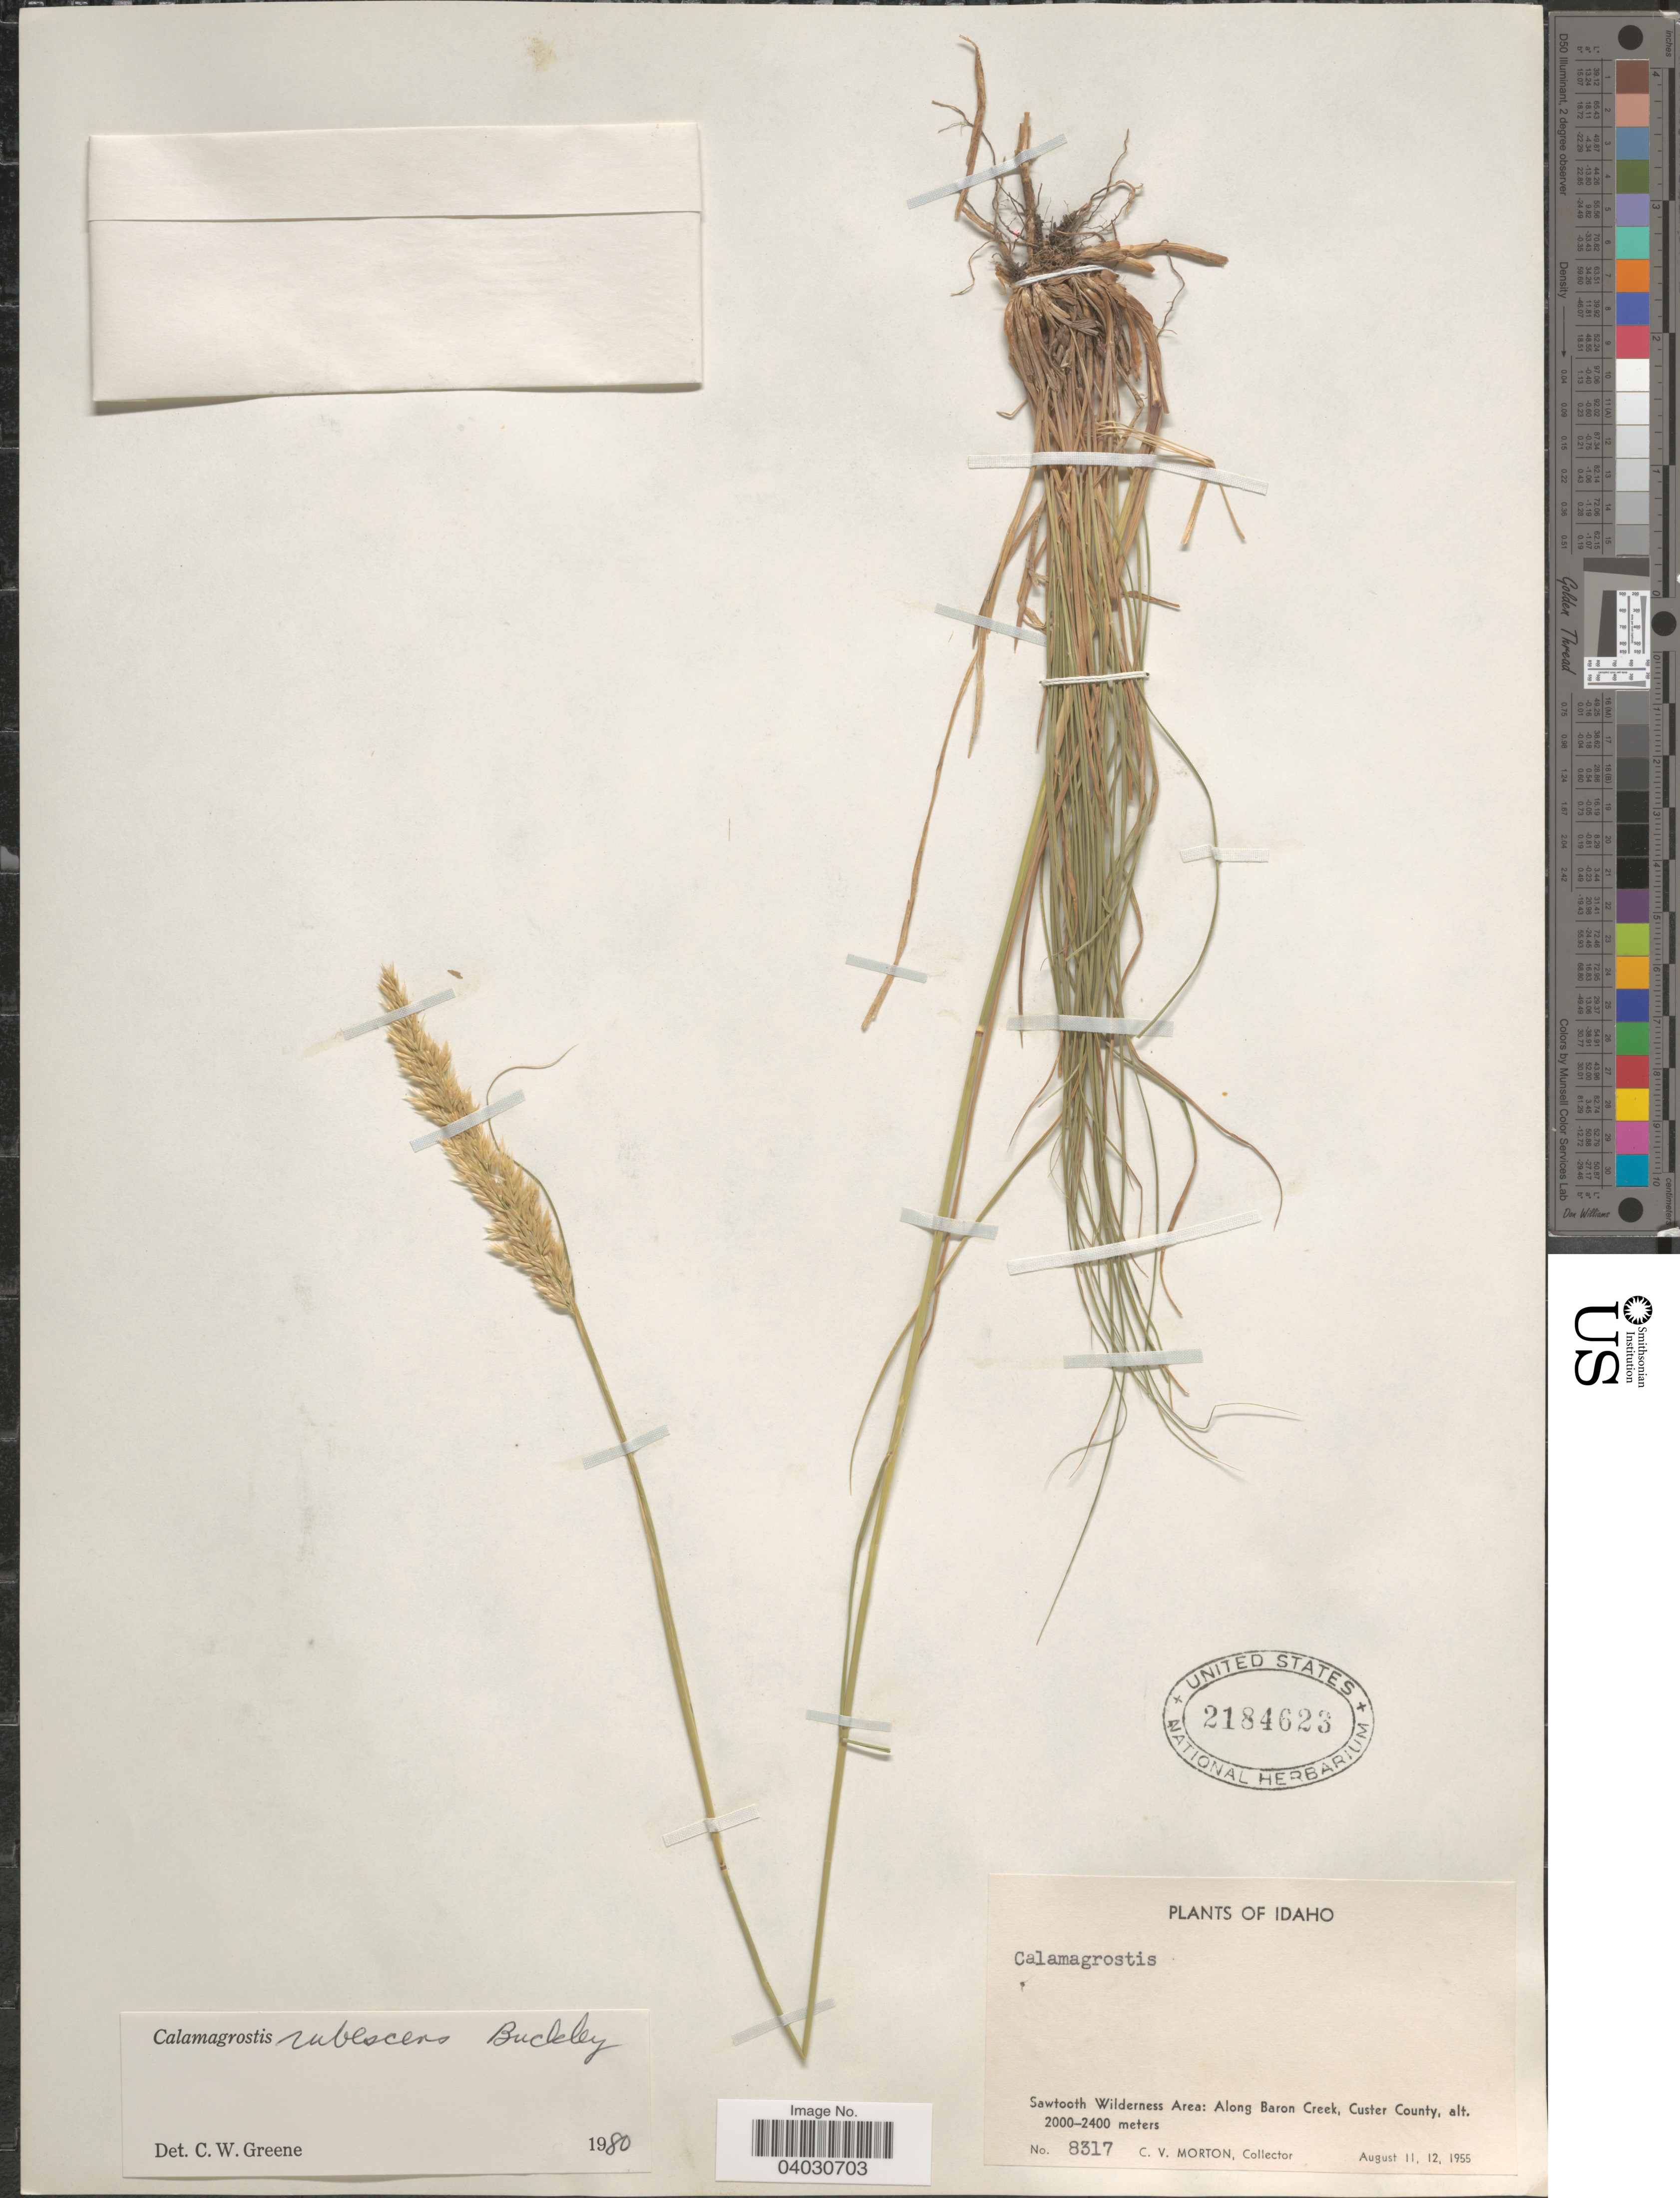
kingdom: Plantae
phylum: Tracheophyta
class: Liliopsida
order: Poales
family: Poaceae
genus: Calamagrostis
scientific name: Calamagrostis rubescens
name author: Buckley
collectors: C. V. Morton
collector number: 8317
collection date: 1955-08-11/1955-08-12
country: United States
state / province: Idaho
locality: Sawtooth Wilderness Area: Forks of Baron Creek, Custer County.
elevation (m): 2000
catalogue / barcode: US 2184623